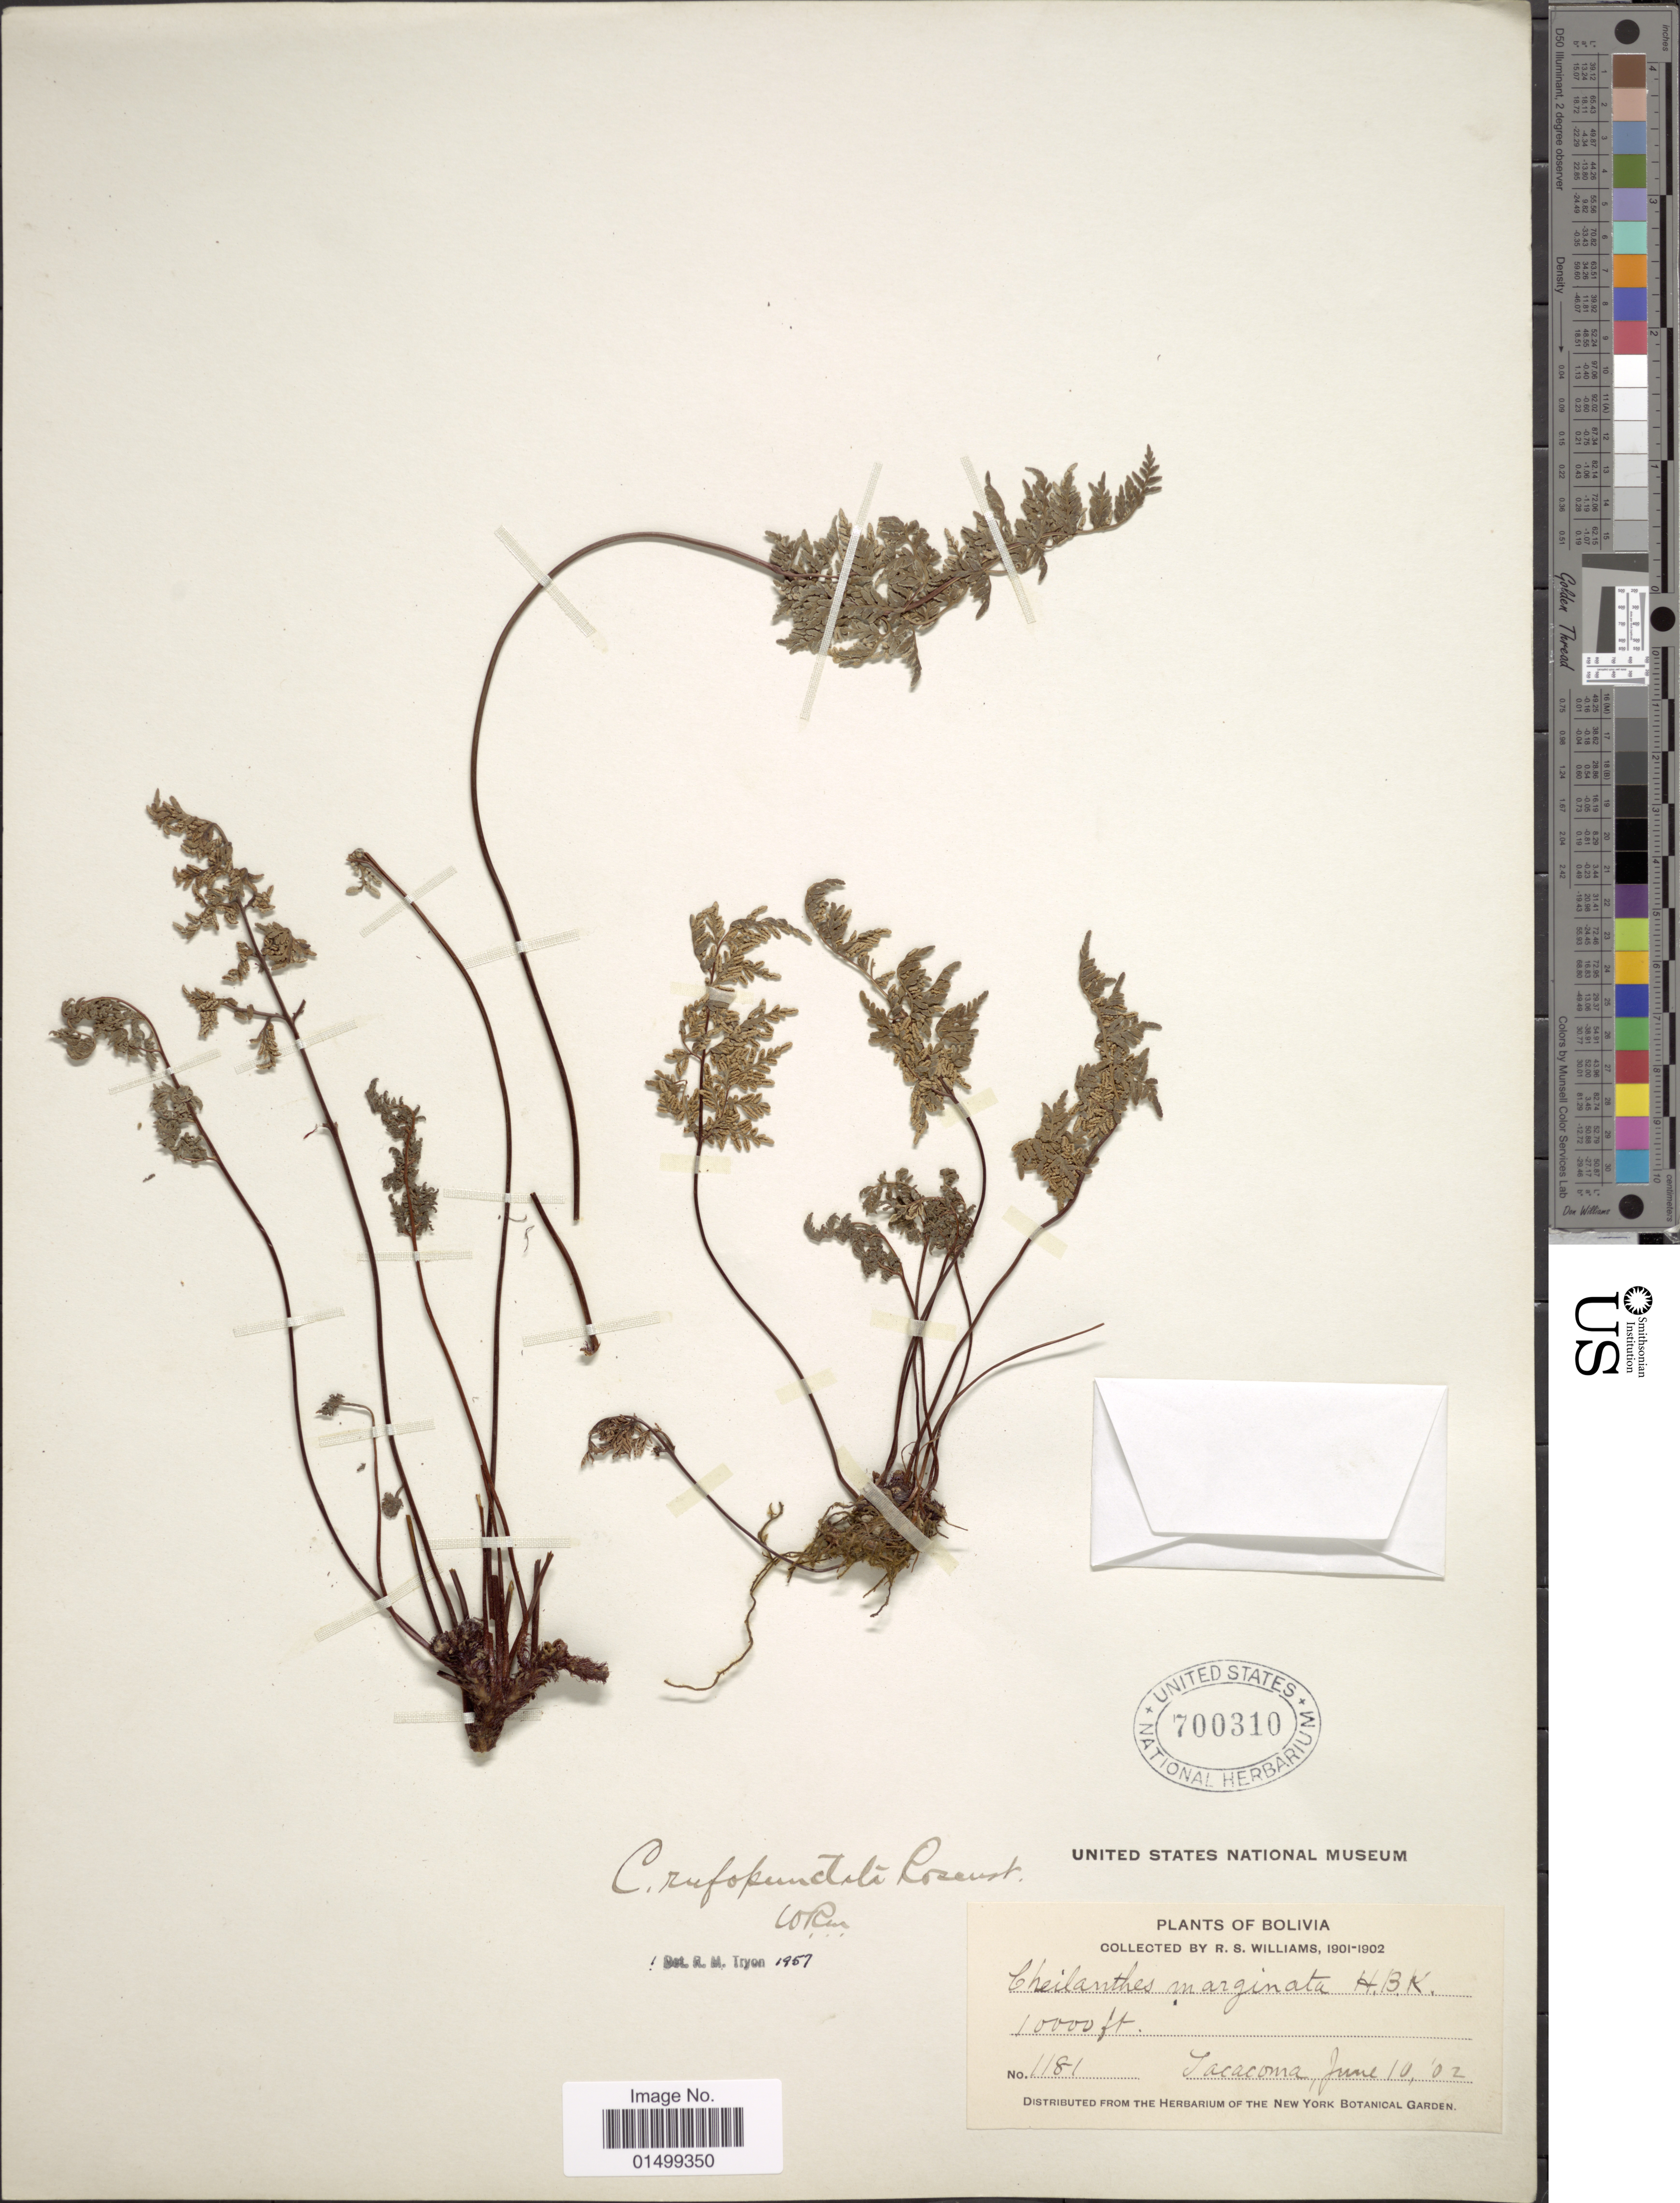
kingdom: Plantae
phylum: Tracheophyta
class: Polypodiopsida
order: Polypodiales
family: Pteridaceae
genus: Cheilanthes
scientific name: Cheilanthes rufopunctata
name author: Rosenst.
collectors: R. S. Williams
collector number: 1181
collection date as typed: June 10, '02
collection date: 1902-06-10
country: Bolivia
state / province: La Páz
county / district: Larecaja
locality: Tacacoma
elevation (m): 3048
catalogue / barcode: US 700310